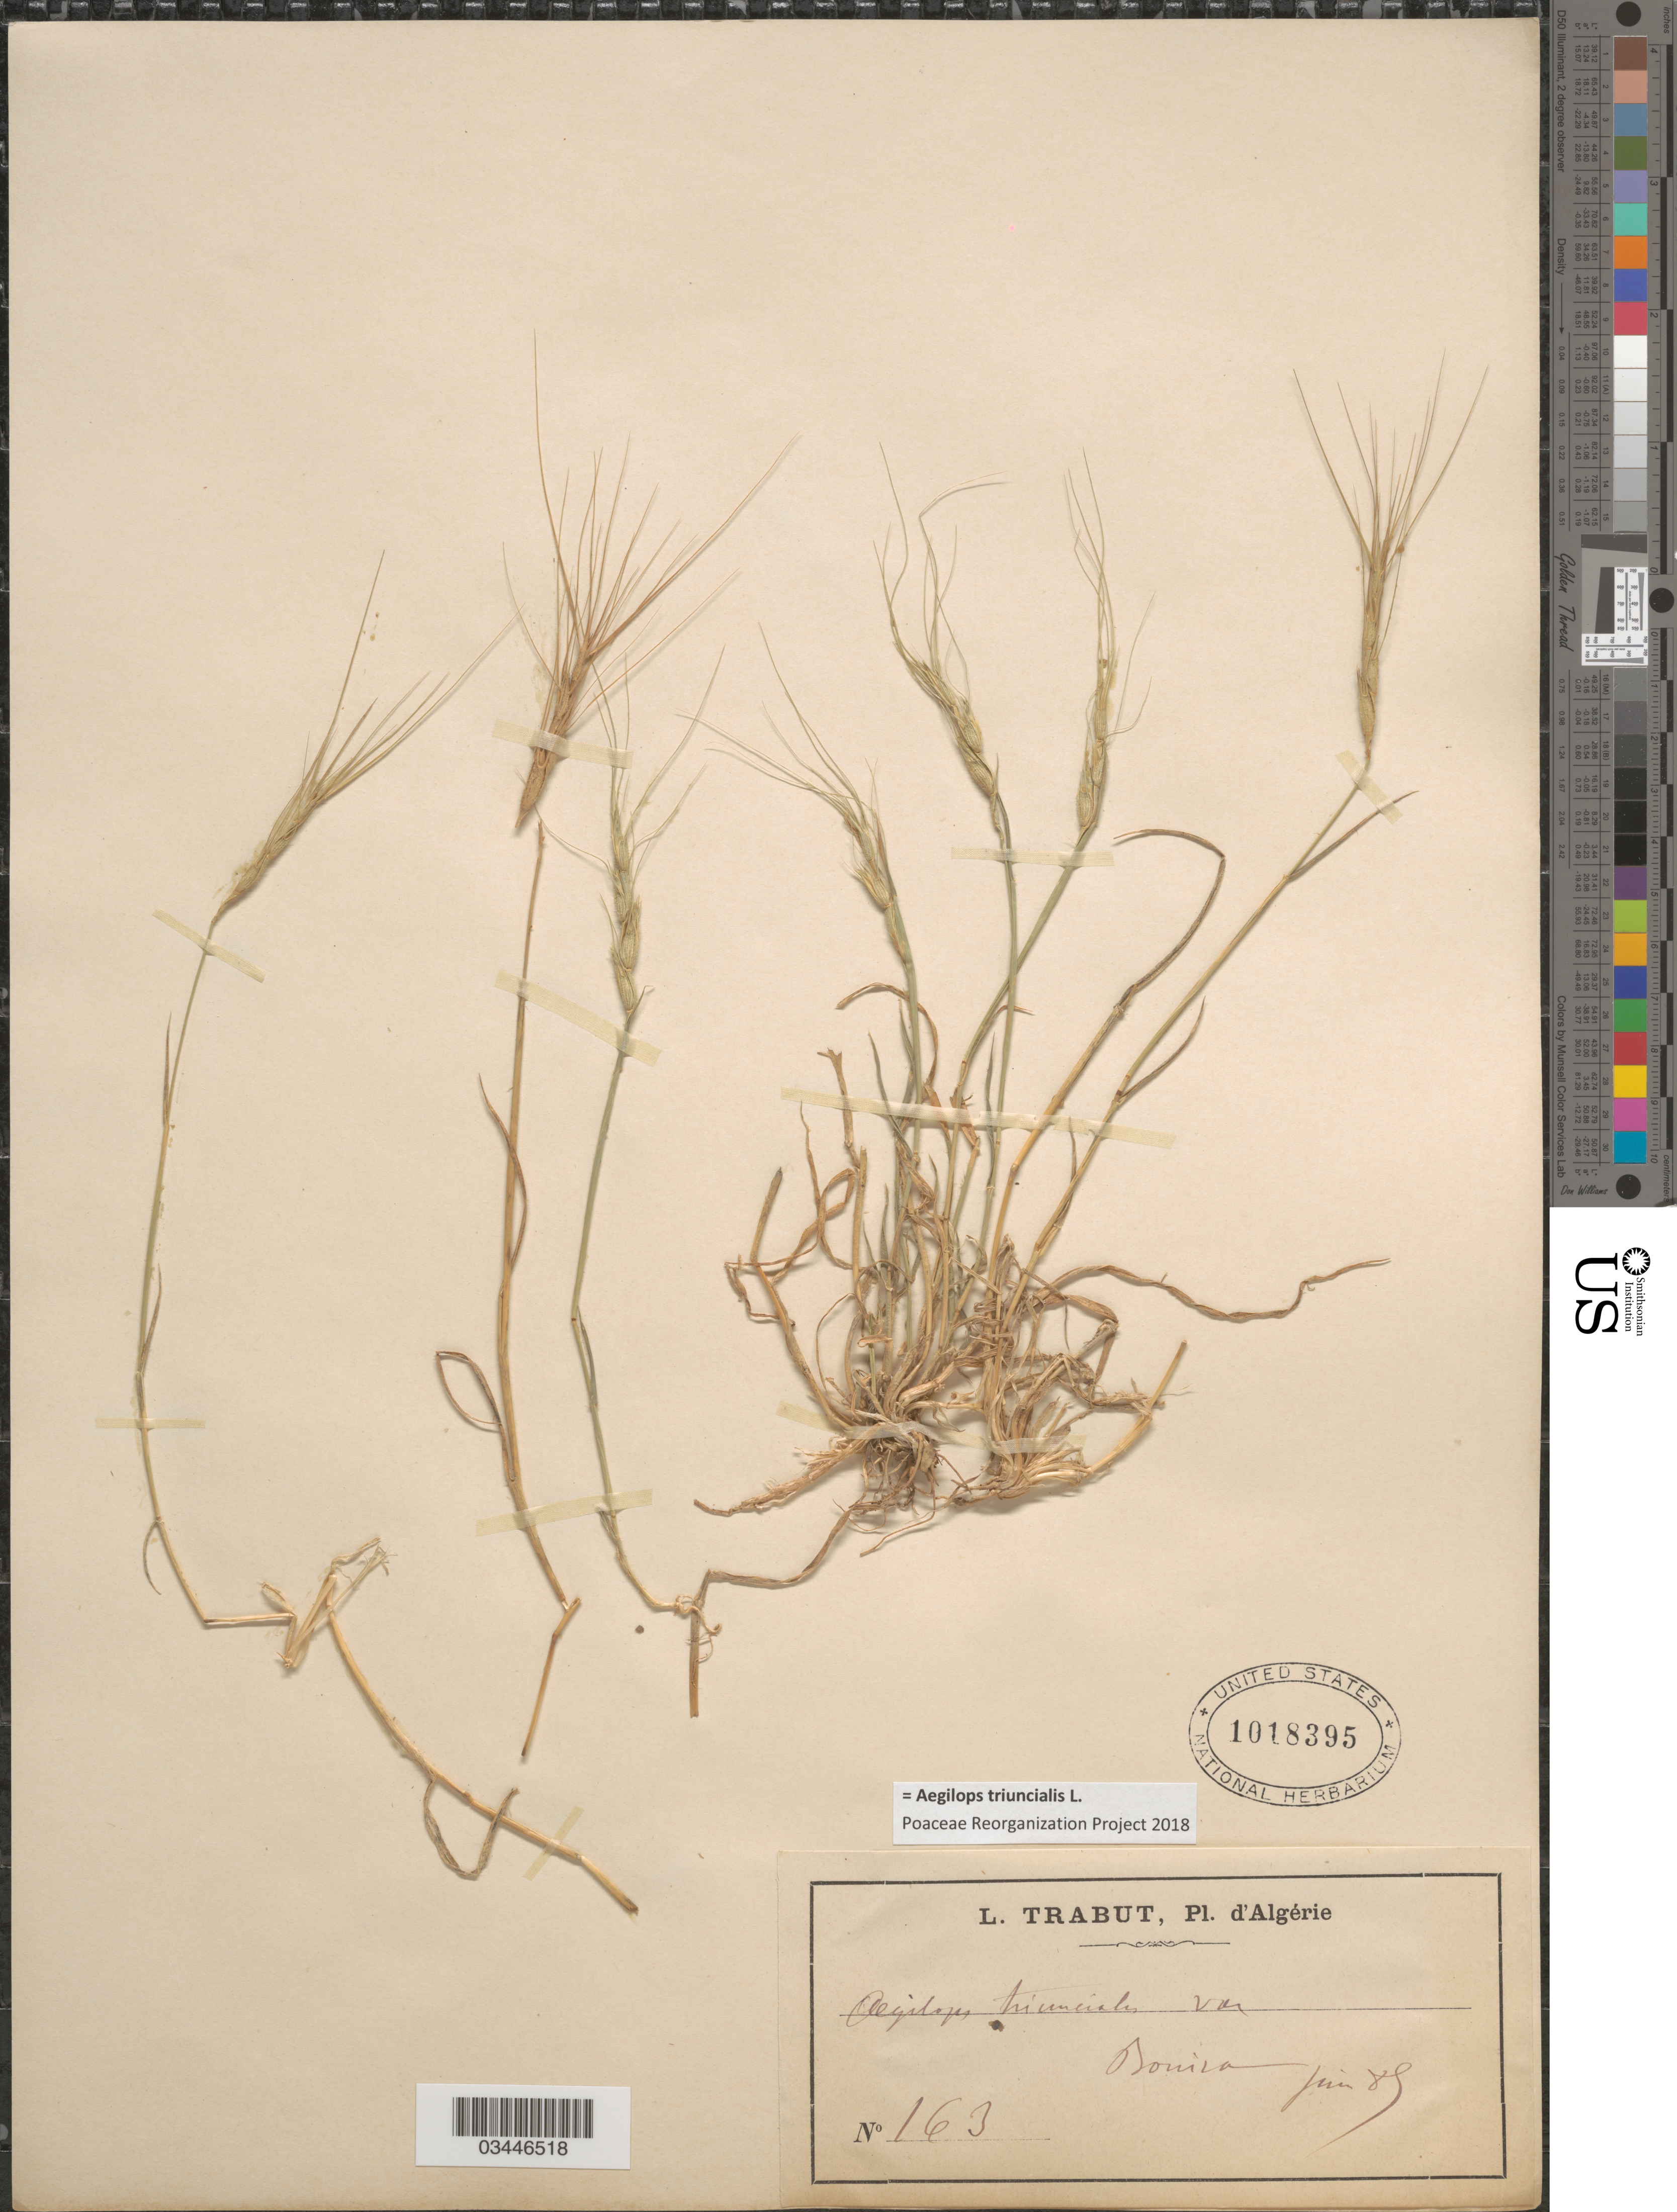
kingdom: Plantae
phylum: Tracheophyta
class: Liliopsida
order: Poales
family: Poaceae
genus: Aegilops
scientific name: Aegilops triuncialis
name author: L.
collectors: L. Trabut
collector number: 163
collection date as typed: Transcribed d/m/y: /6/89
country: Algeria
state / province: Bouira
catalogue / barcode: US 1018395